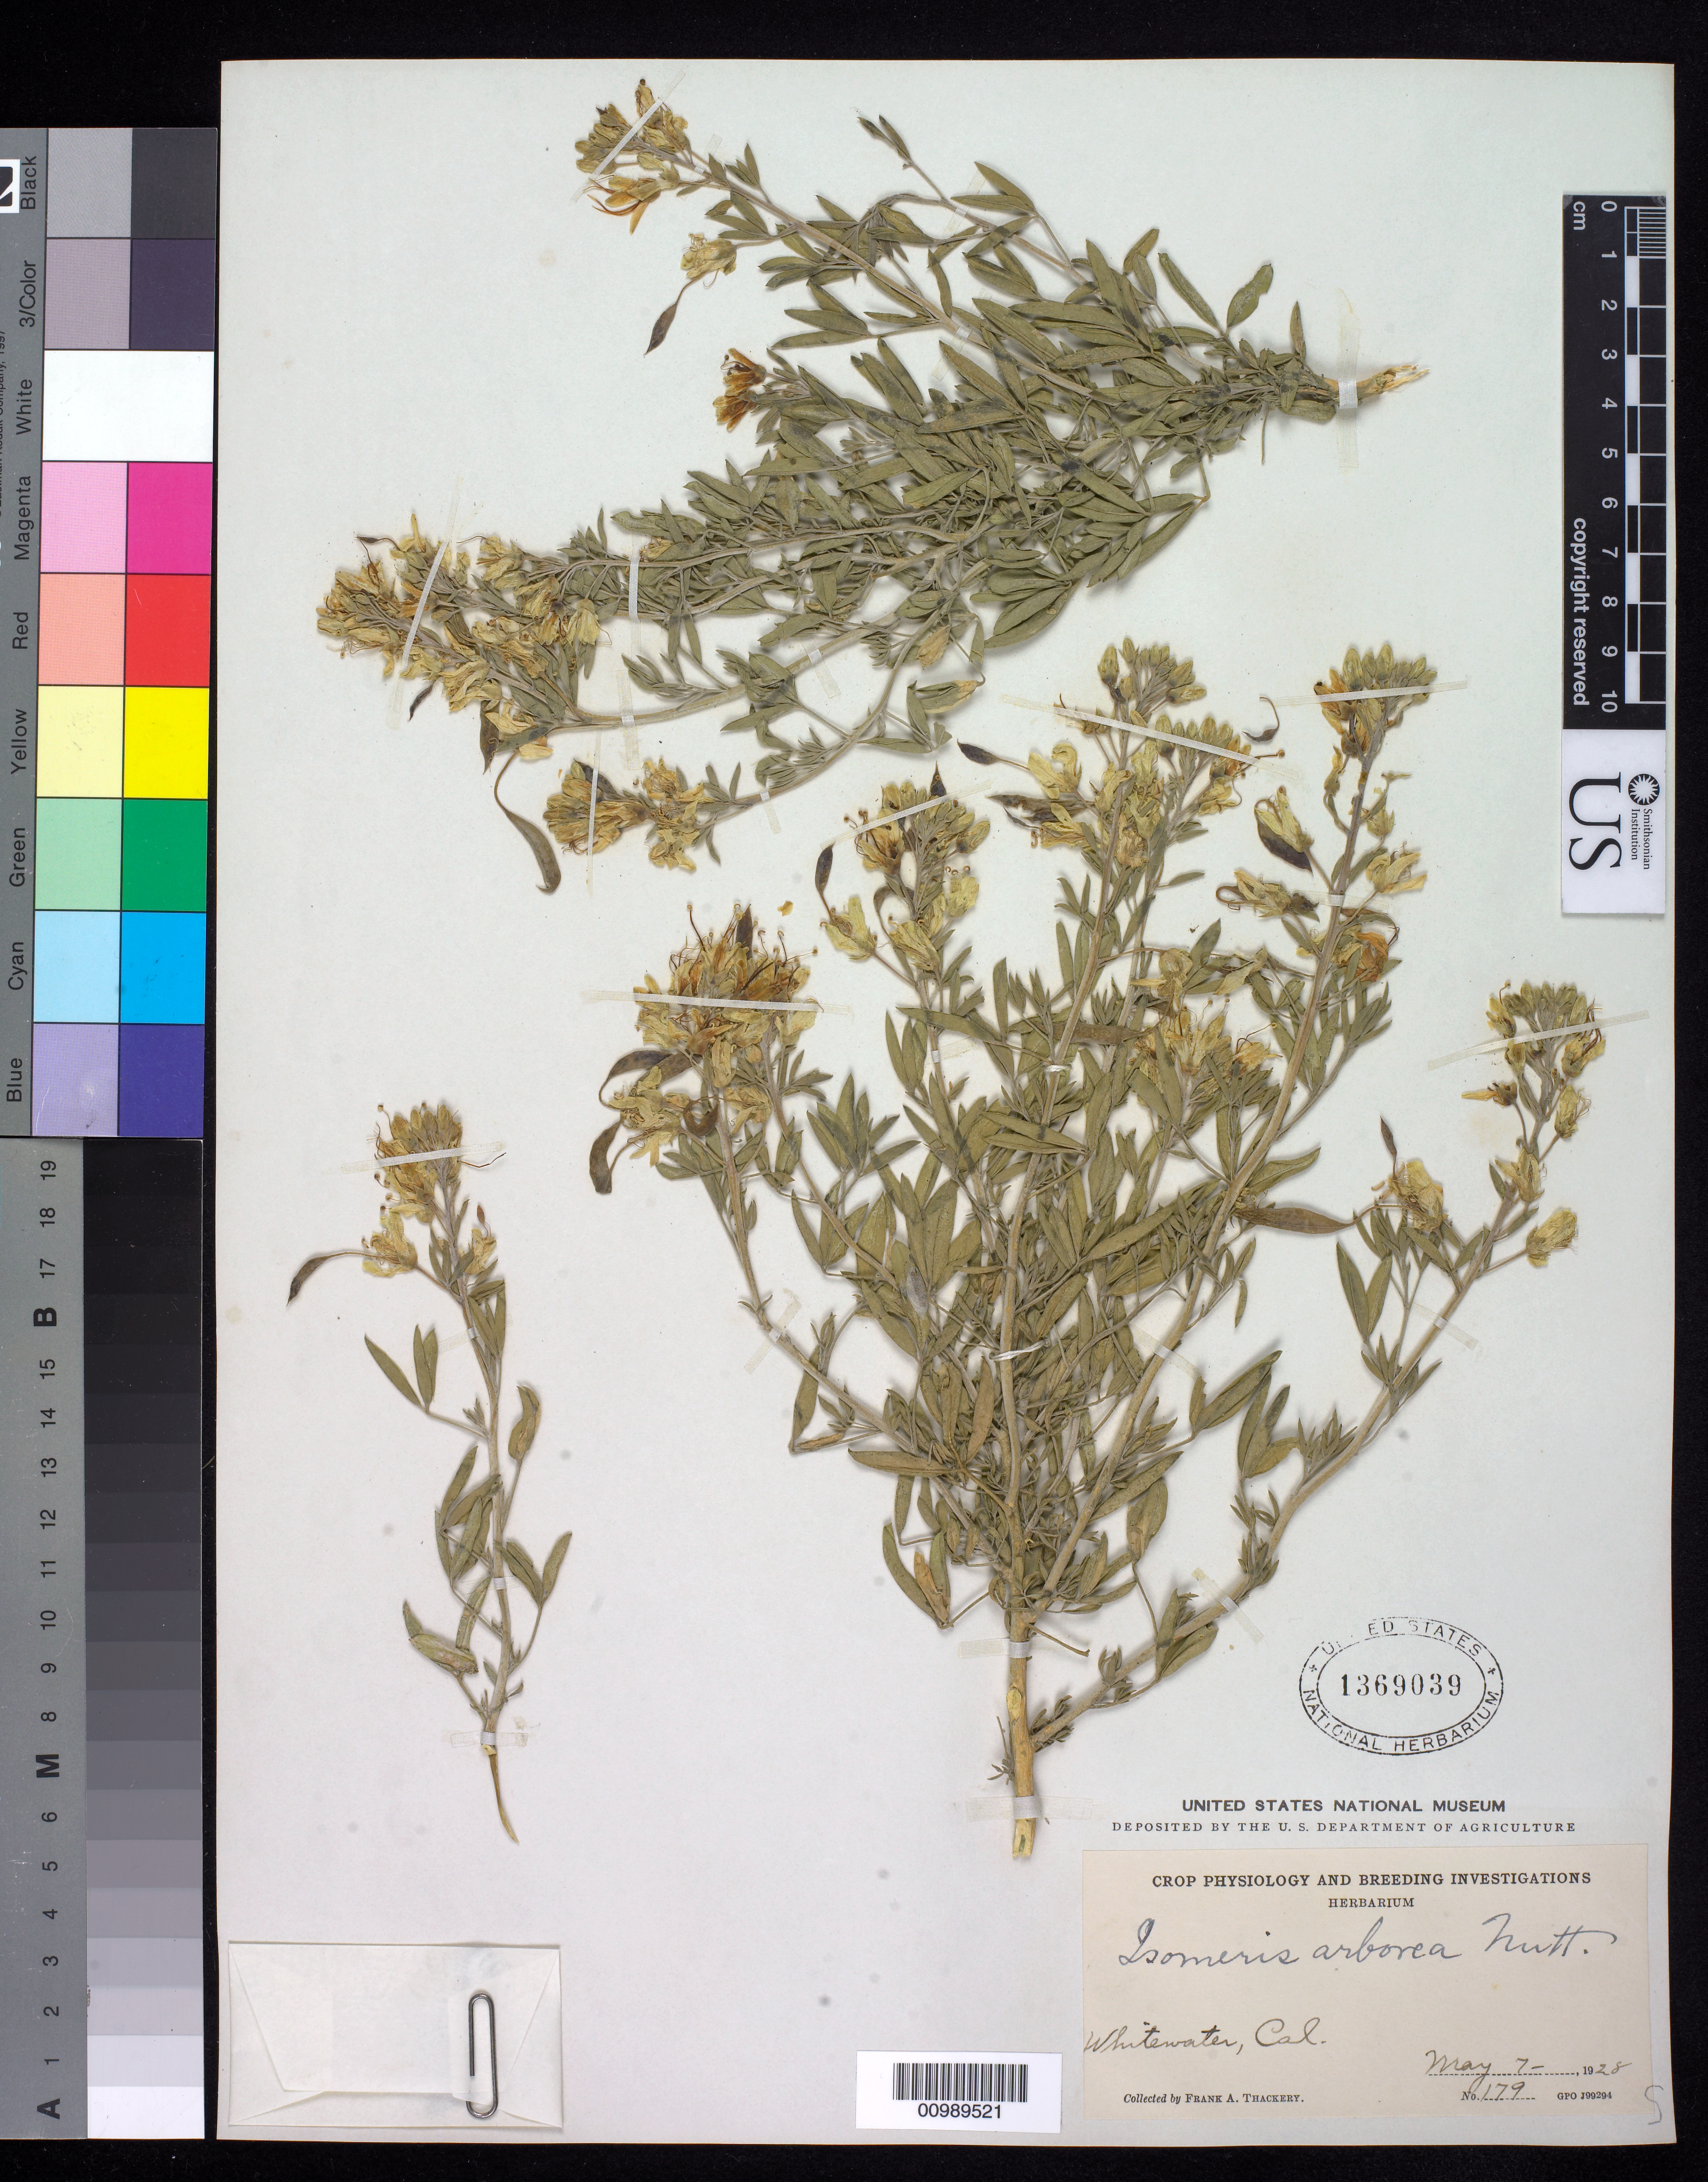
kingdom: Plantae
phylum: Tracheophyta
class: Magnoliopsida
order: Brassicales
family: Cleomaceae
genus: Cleomella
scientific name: Cleomella arborea var. angustata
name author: (Parish) Roalson & J.C. Hall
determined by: Strong, Mark T., (BOT), Smithsonian Institution - National Museum of Natural History (UNITED STATES)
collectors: F. A. Thackery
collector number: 179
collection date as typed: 07 May 1928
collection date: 1928-05-07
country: United States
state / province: California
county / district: Riverside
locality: Whitewater, California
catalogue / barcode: US 1369039